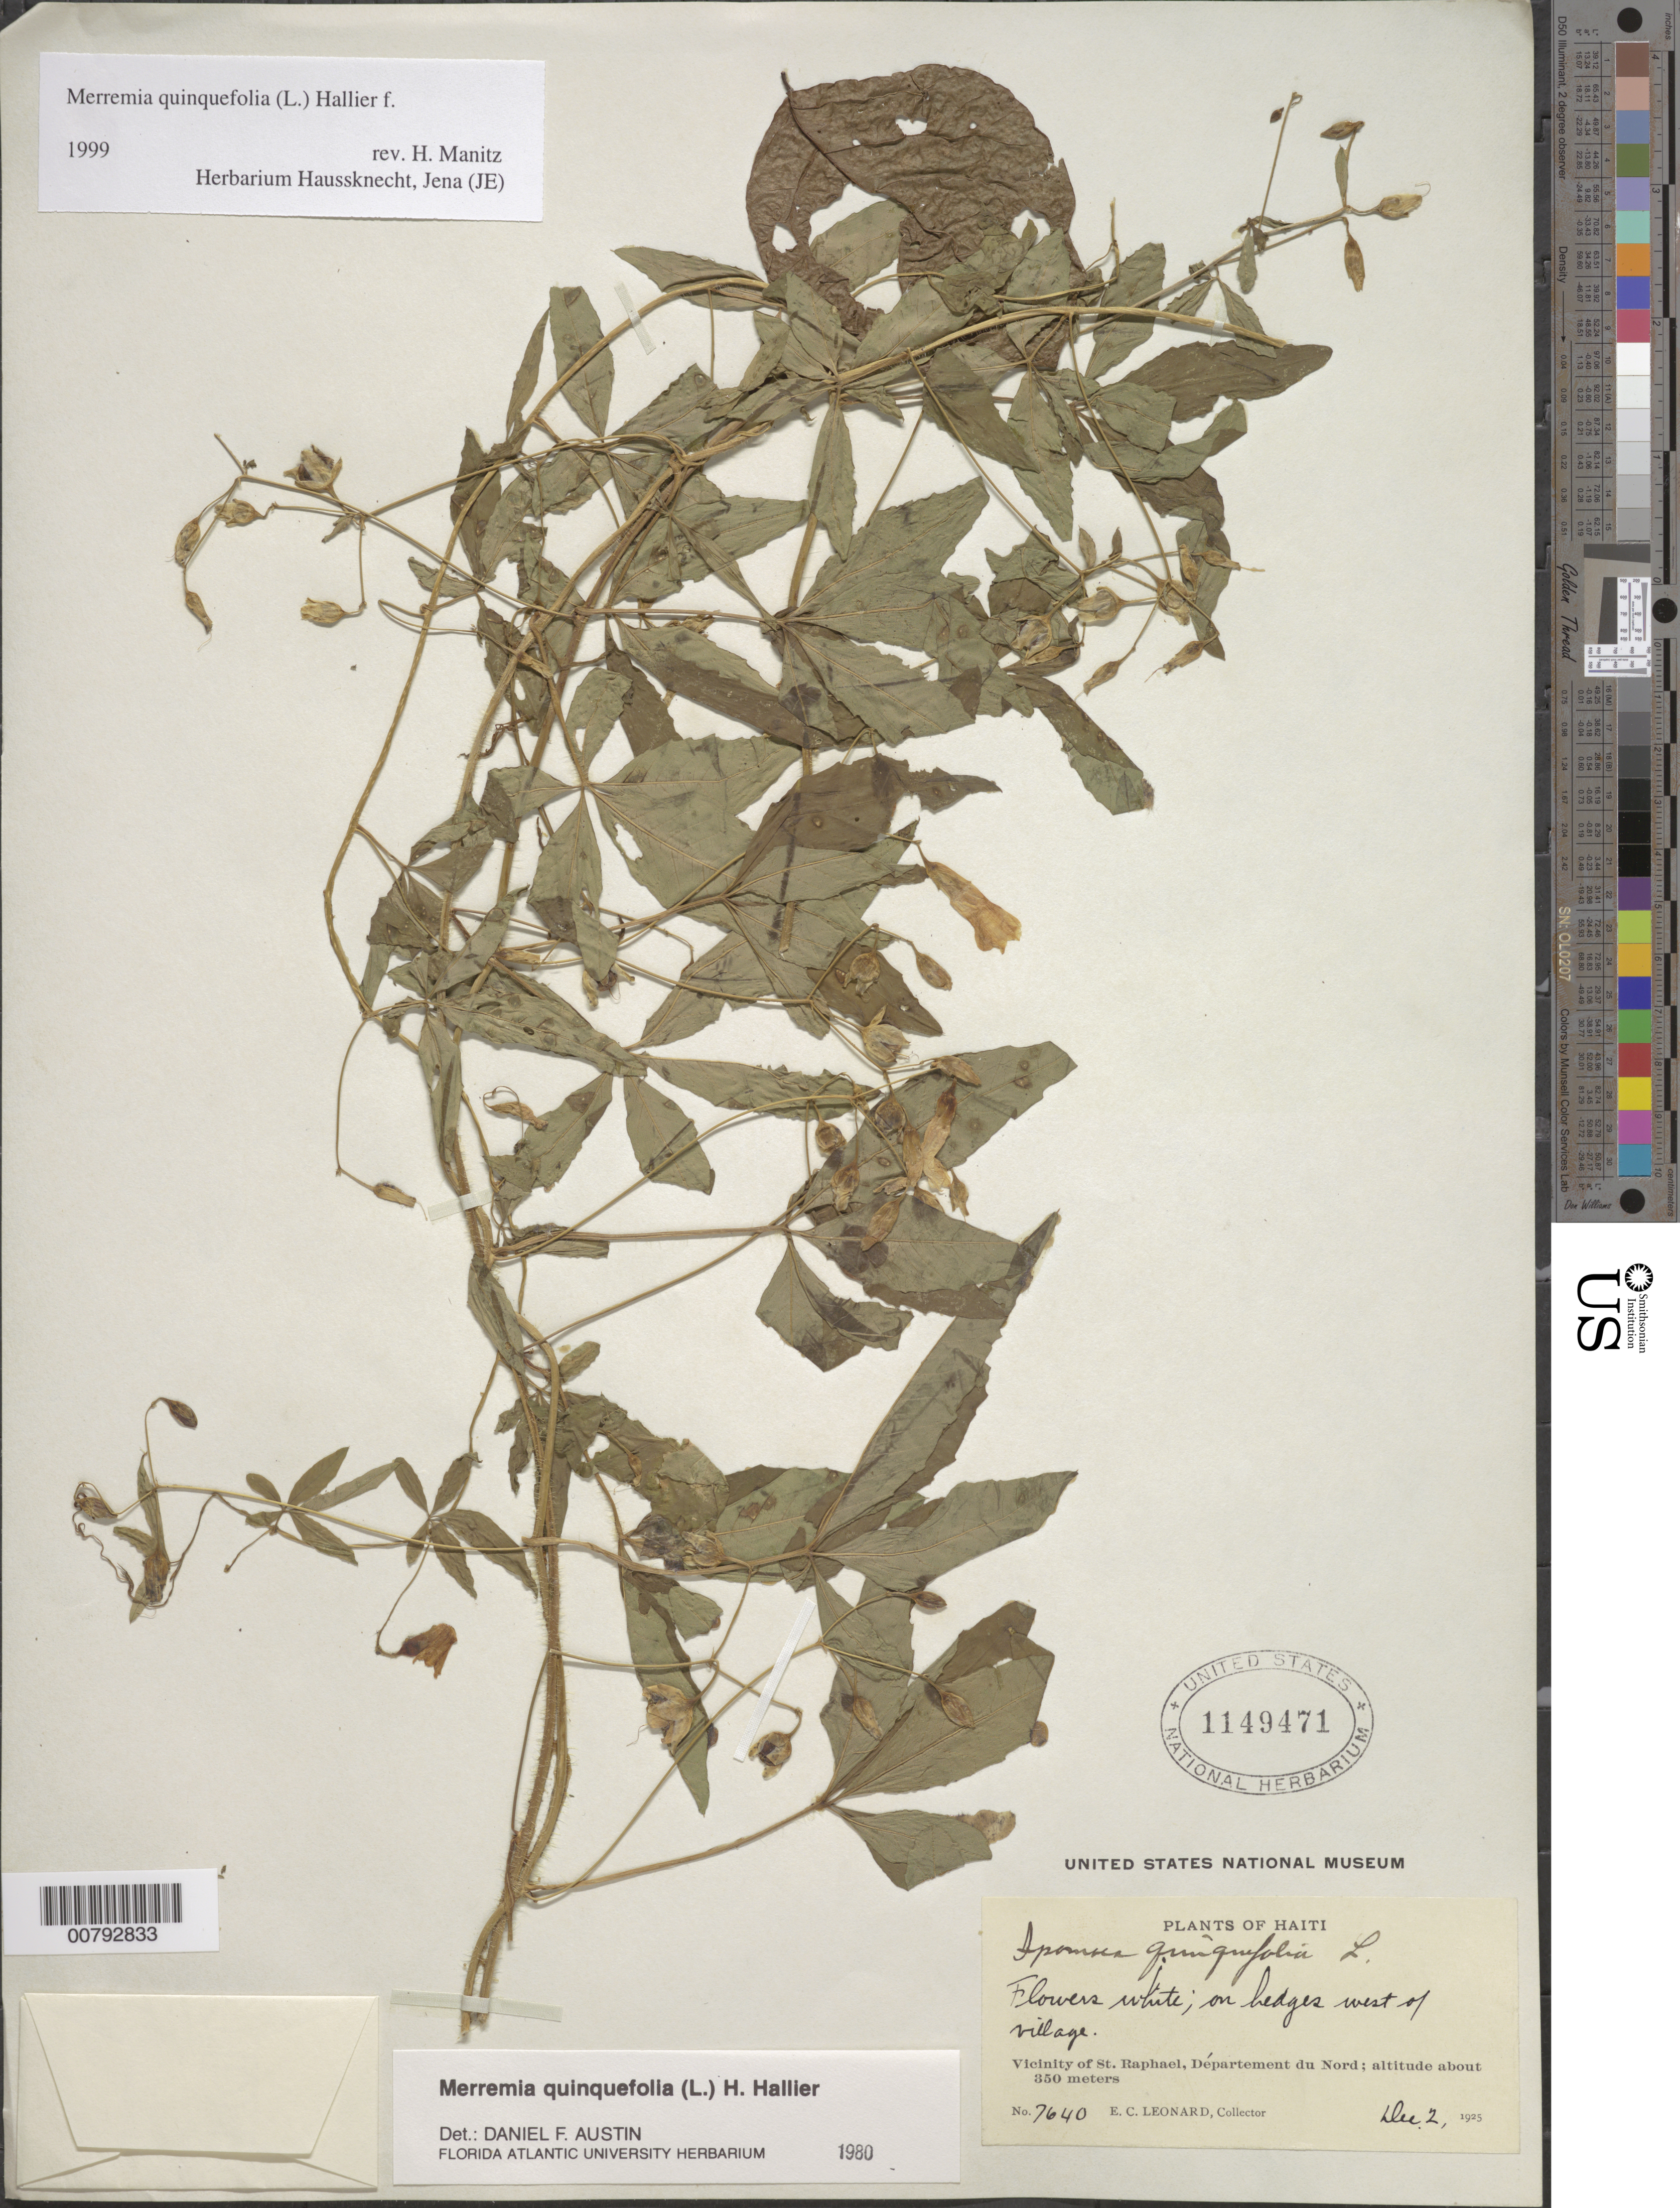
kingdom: Plantae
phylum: Tracheophyta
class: Magnoliopsida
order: Solanales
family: Convolvulaceae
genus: Distimake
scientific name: Distimake quinquefolius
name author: (L.) A. R. Simões & Staples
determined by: Strong, Mark T., (BOT), Smithsonian Institution - National Museum of Natural History (UNITED STATES)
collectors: E. C. Leonard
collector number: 7640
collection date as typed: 02 Dec 1925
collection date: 1925-12-02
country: Haiti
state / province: Nord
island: Hispaniola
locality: Vicinity of St. Raphael, west of village.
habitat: On hedges.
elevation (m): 350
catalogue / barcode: US 1149471